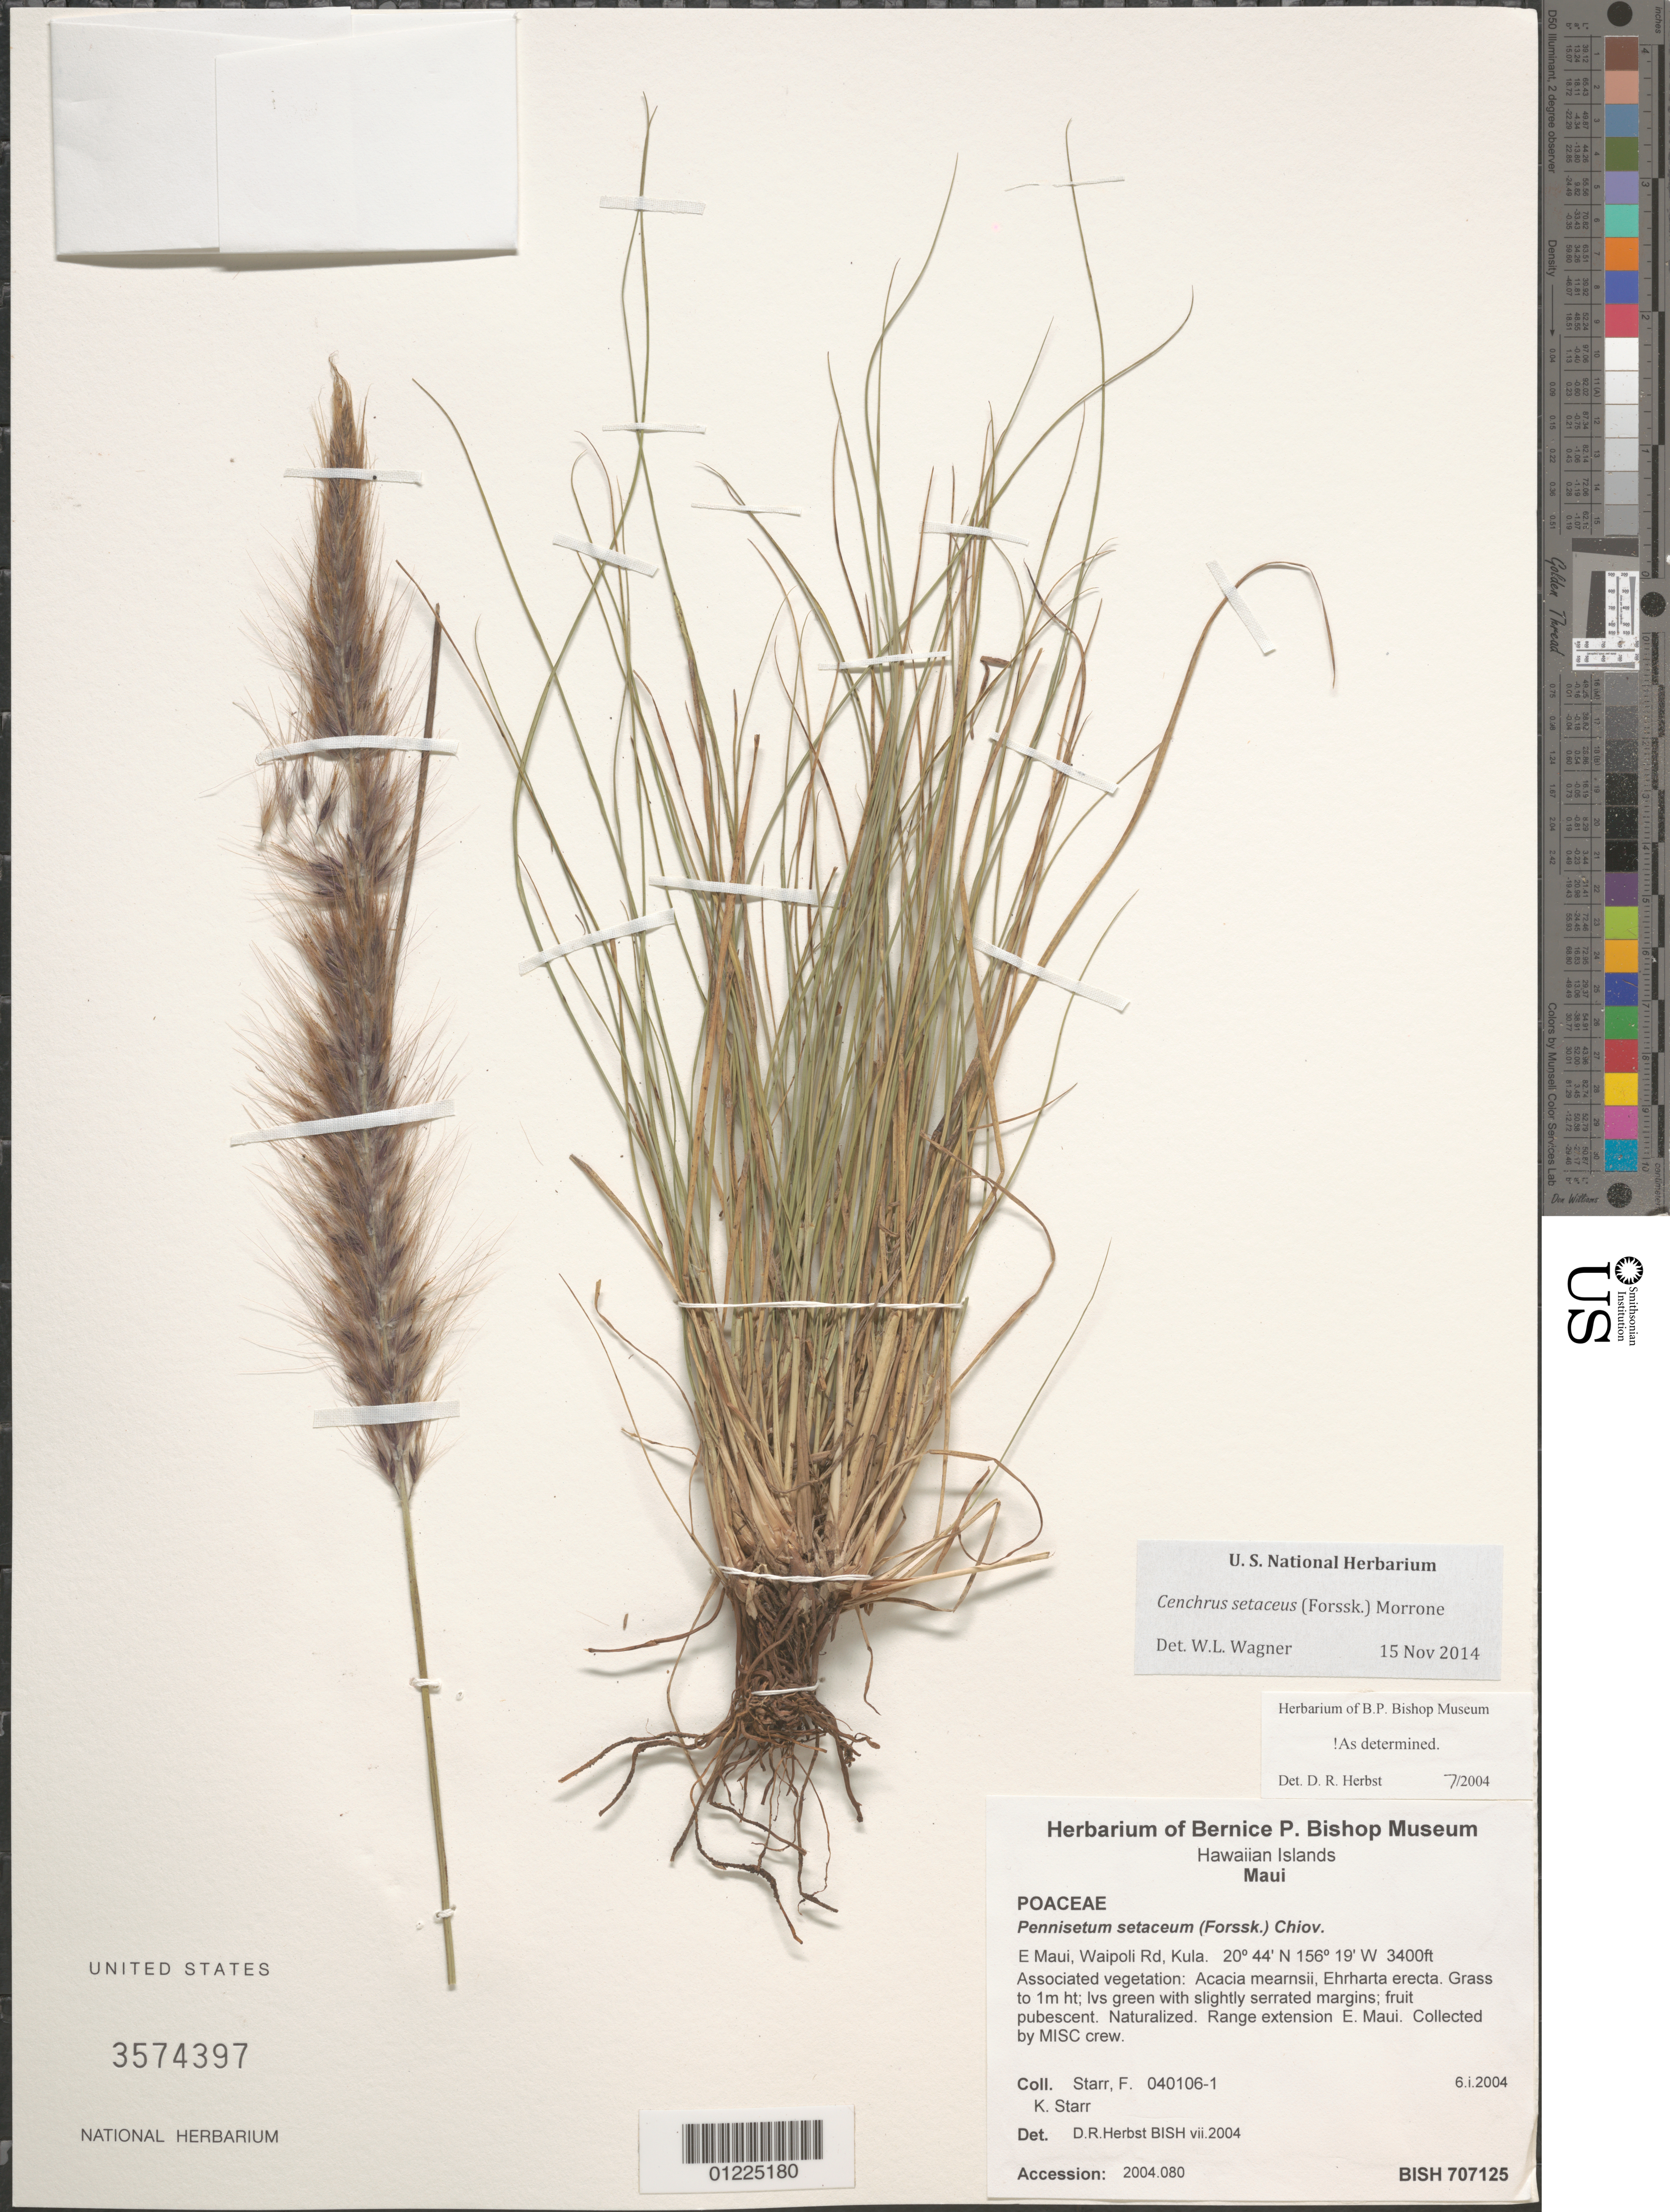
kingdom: Plantae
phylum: Tracheophyta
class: Liliopsida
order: Poales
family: Poaceae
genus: Cenchrus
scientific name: Cenchrus setaceus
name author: (Forssk.) Morrone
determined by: Wagner, W. L., (BOT), Smithsonian Institution - National Museum of Natural History (UNITED STATES)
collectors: F. Starr & K. Starr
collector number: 040106-1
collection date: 2004-01-06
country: United States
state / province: Hawaii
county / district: Maui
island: Maui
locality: E. Maui, Waipoli Rd., Kula.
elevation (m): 1036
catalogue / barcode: US 3574397